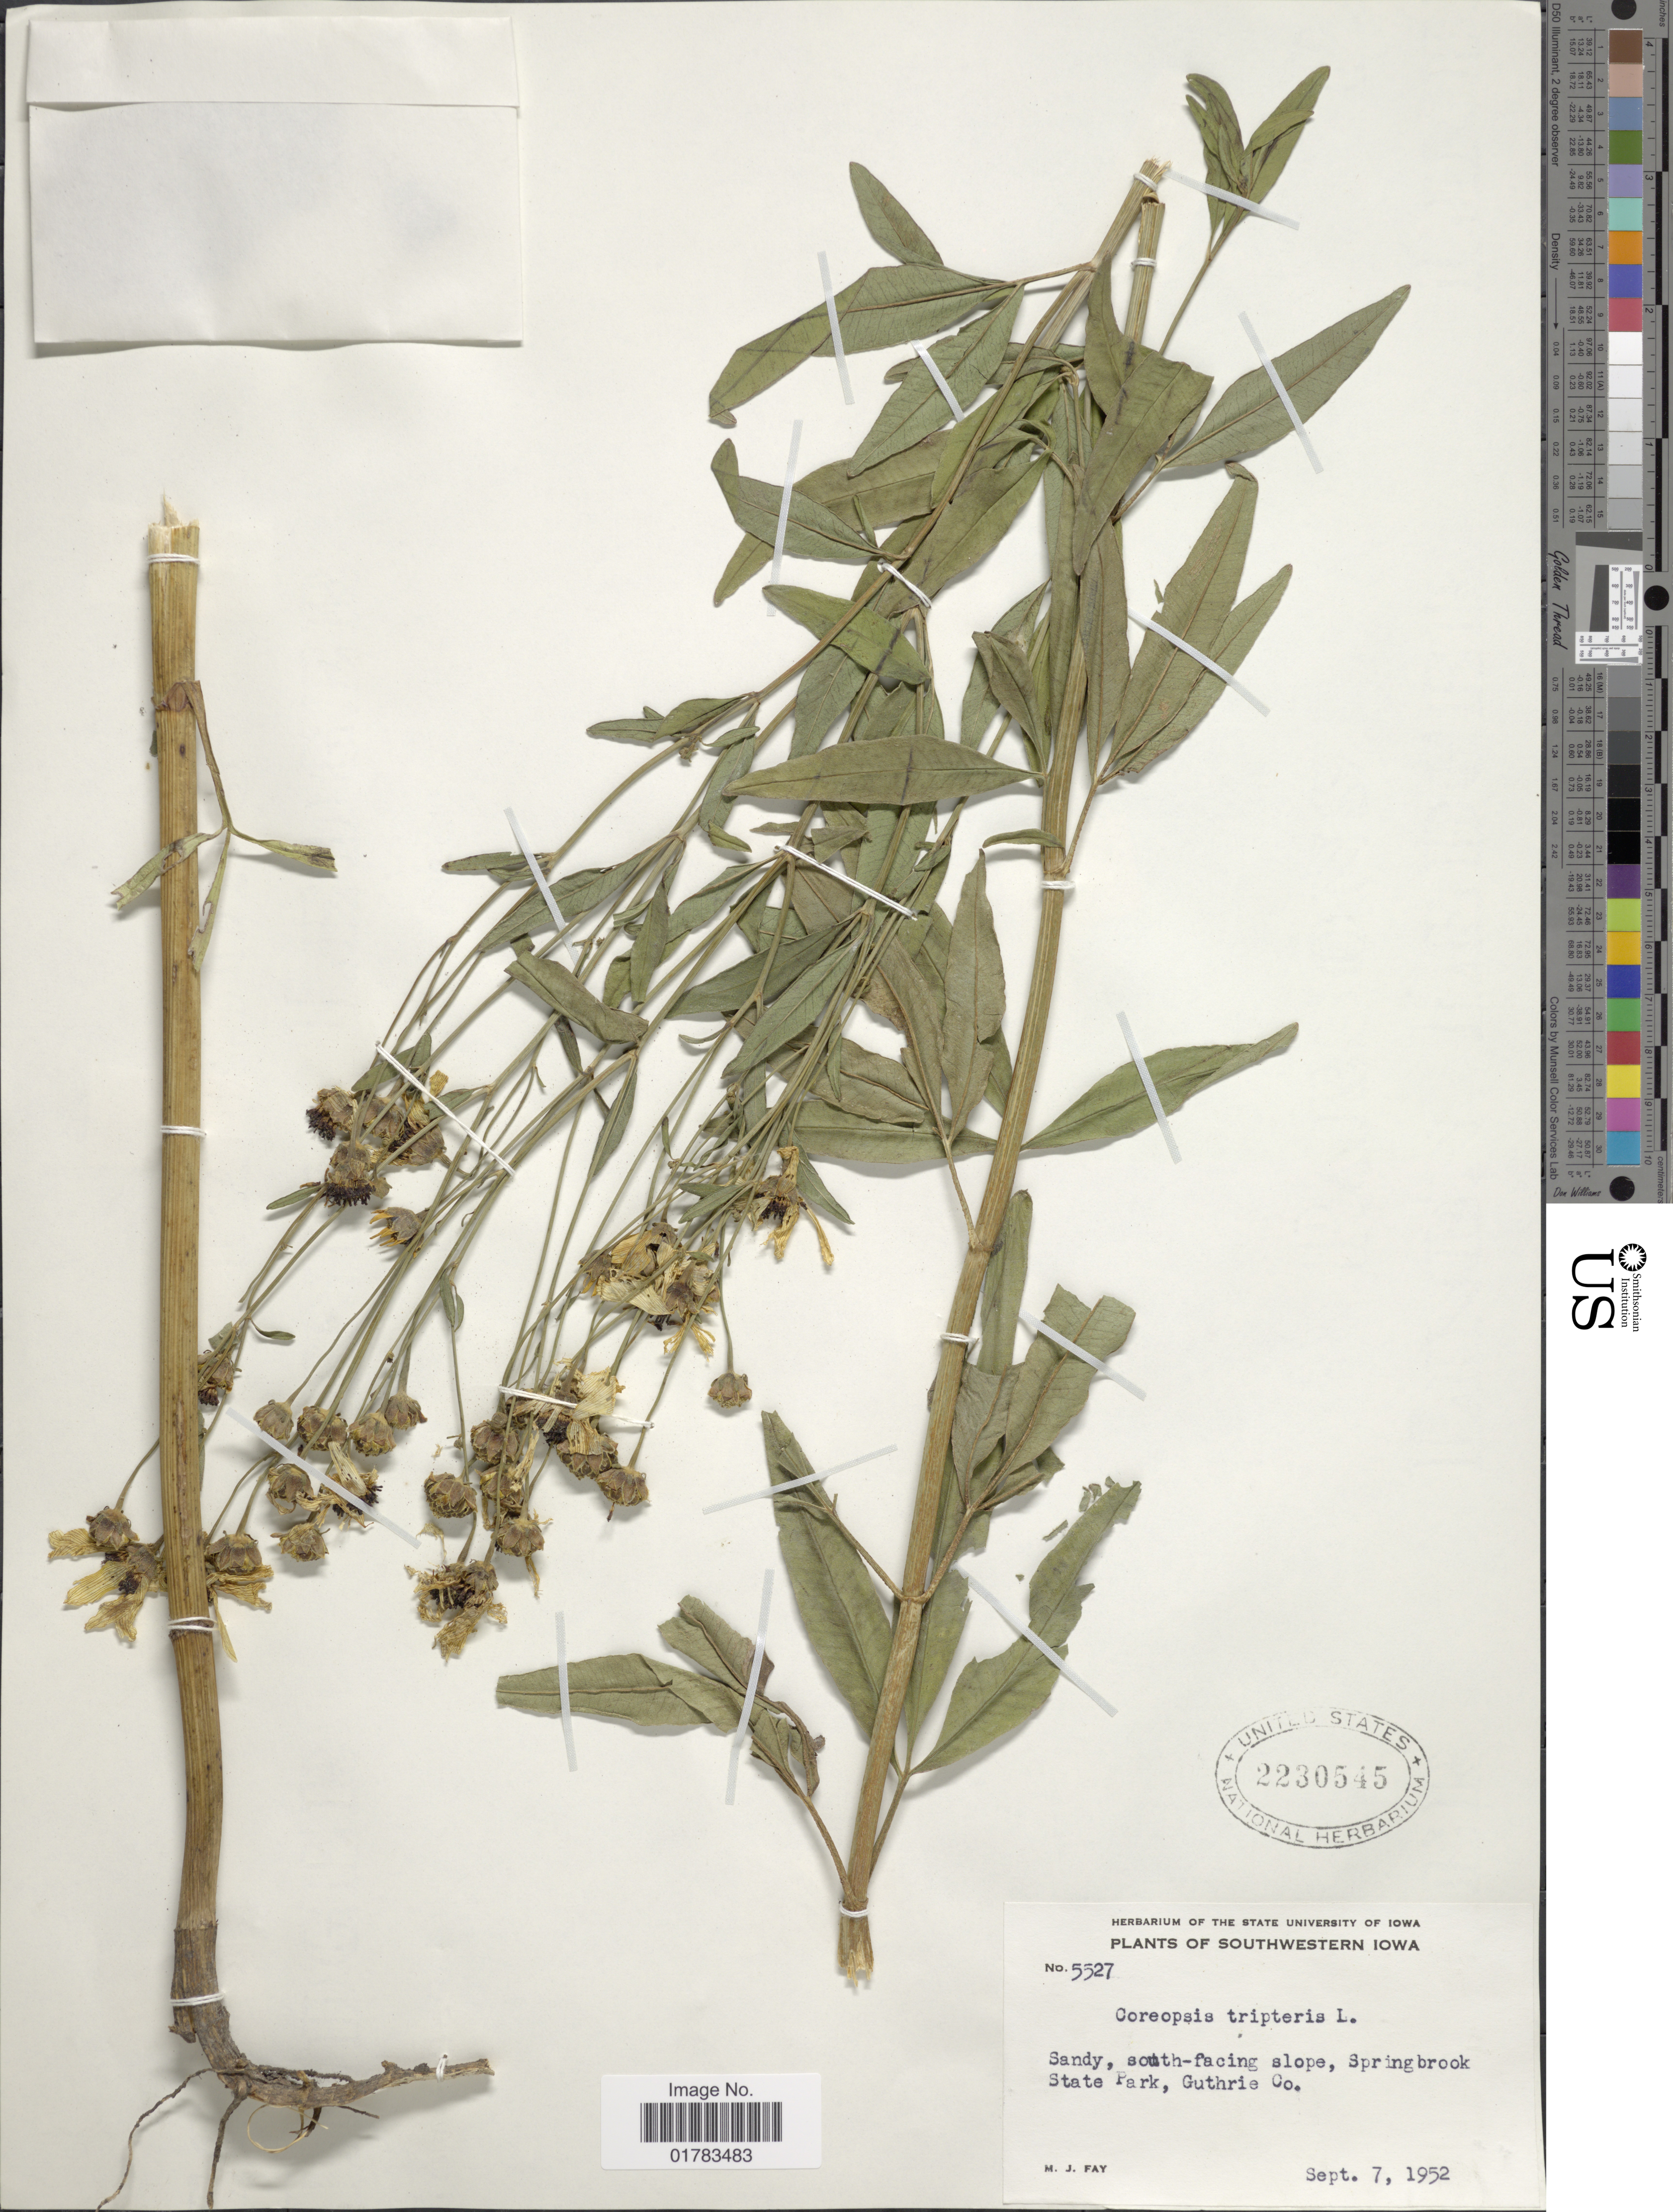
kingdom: Plantae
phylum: Tracheophyta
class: Magnoliopsida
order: Asterales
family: Asteraceae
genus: Coreopsis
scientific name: Coreopsis tripteris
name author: L.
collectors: M. Fay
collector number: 5527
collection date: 1952-09-07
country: United States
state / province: Iowa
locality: Southwestern Iowa, Sandy, south-facing slope, Springbrook State Park, Guthrie Co.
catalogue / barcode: US 2235045